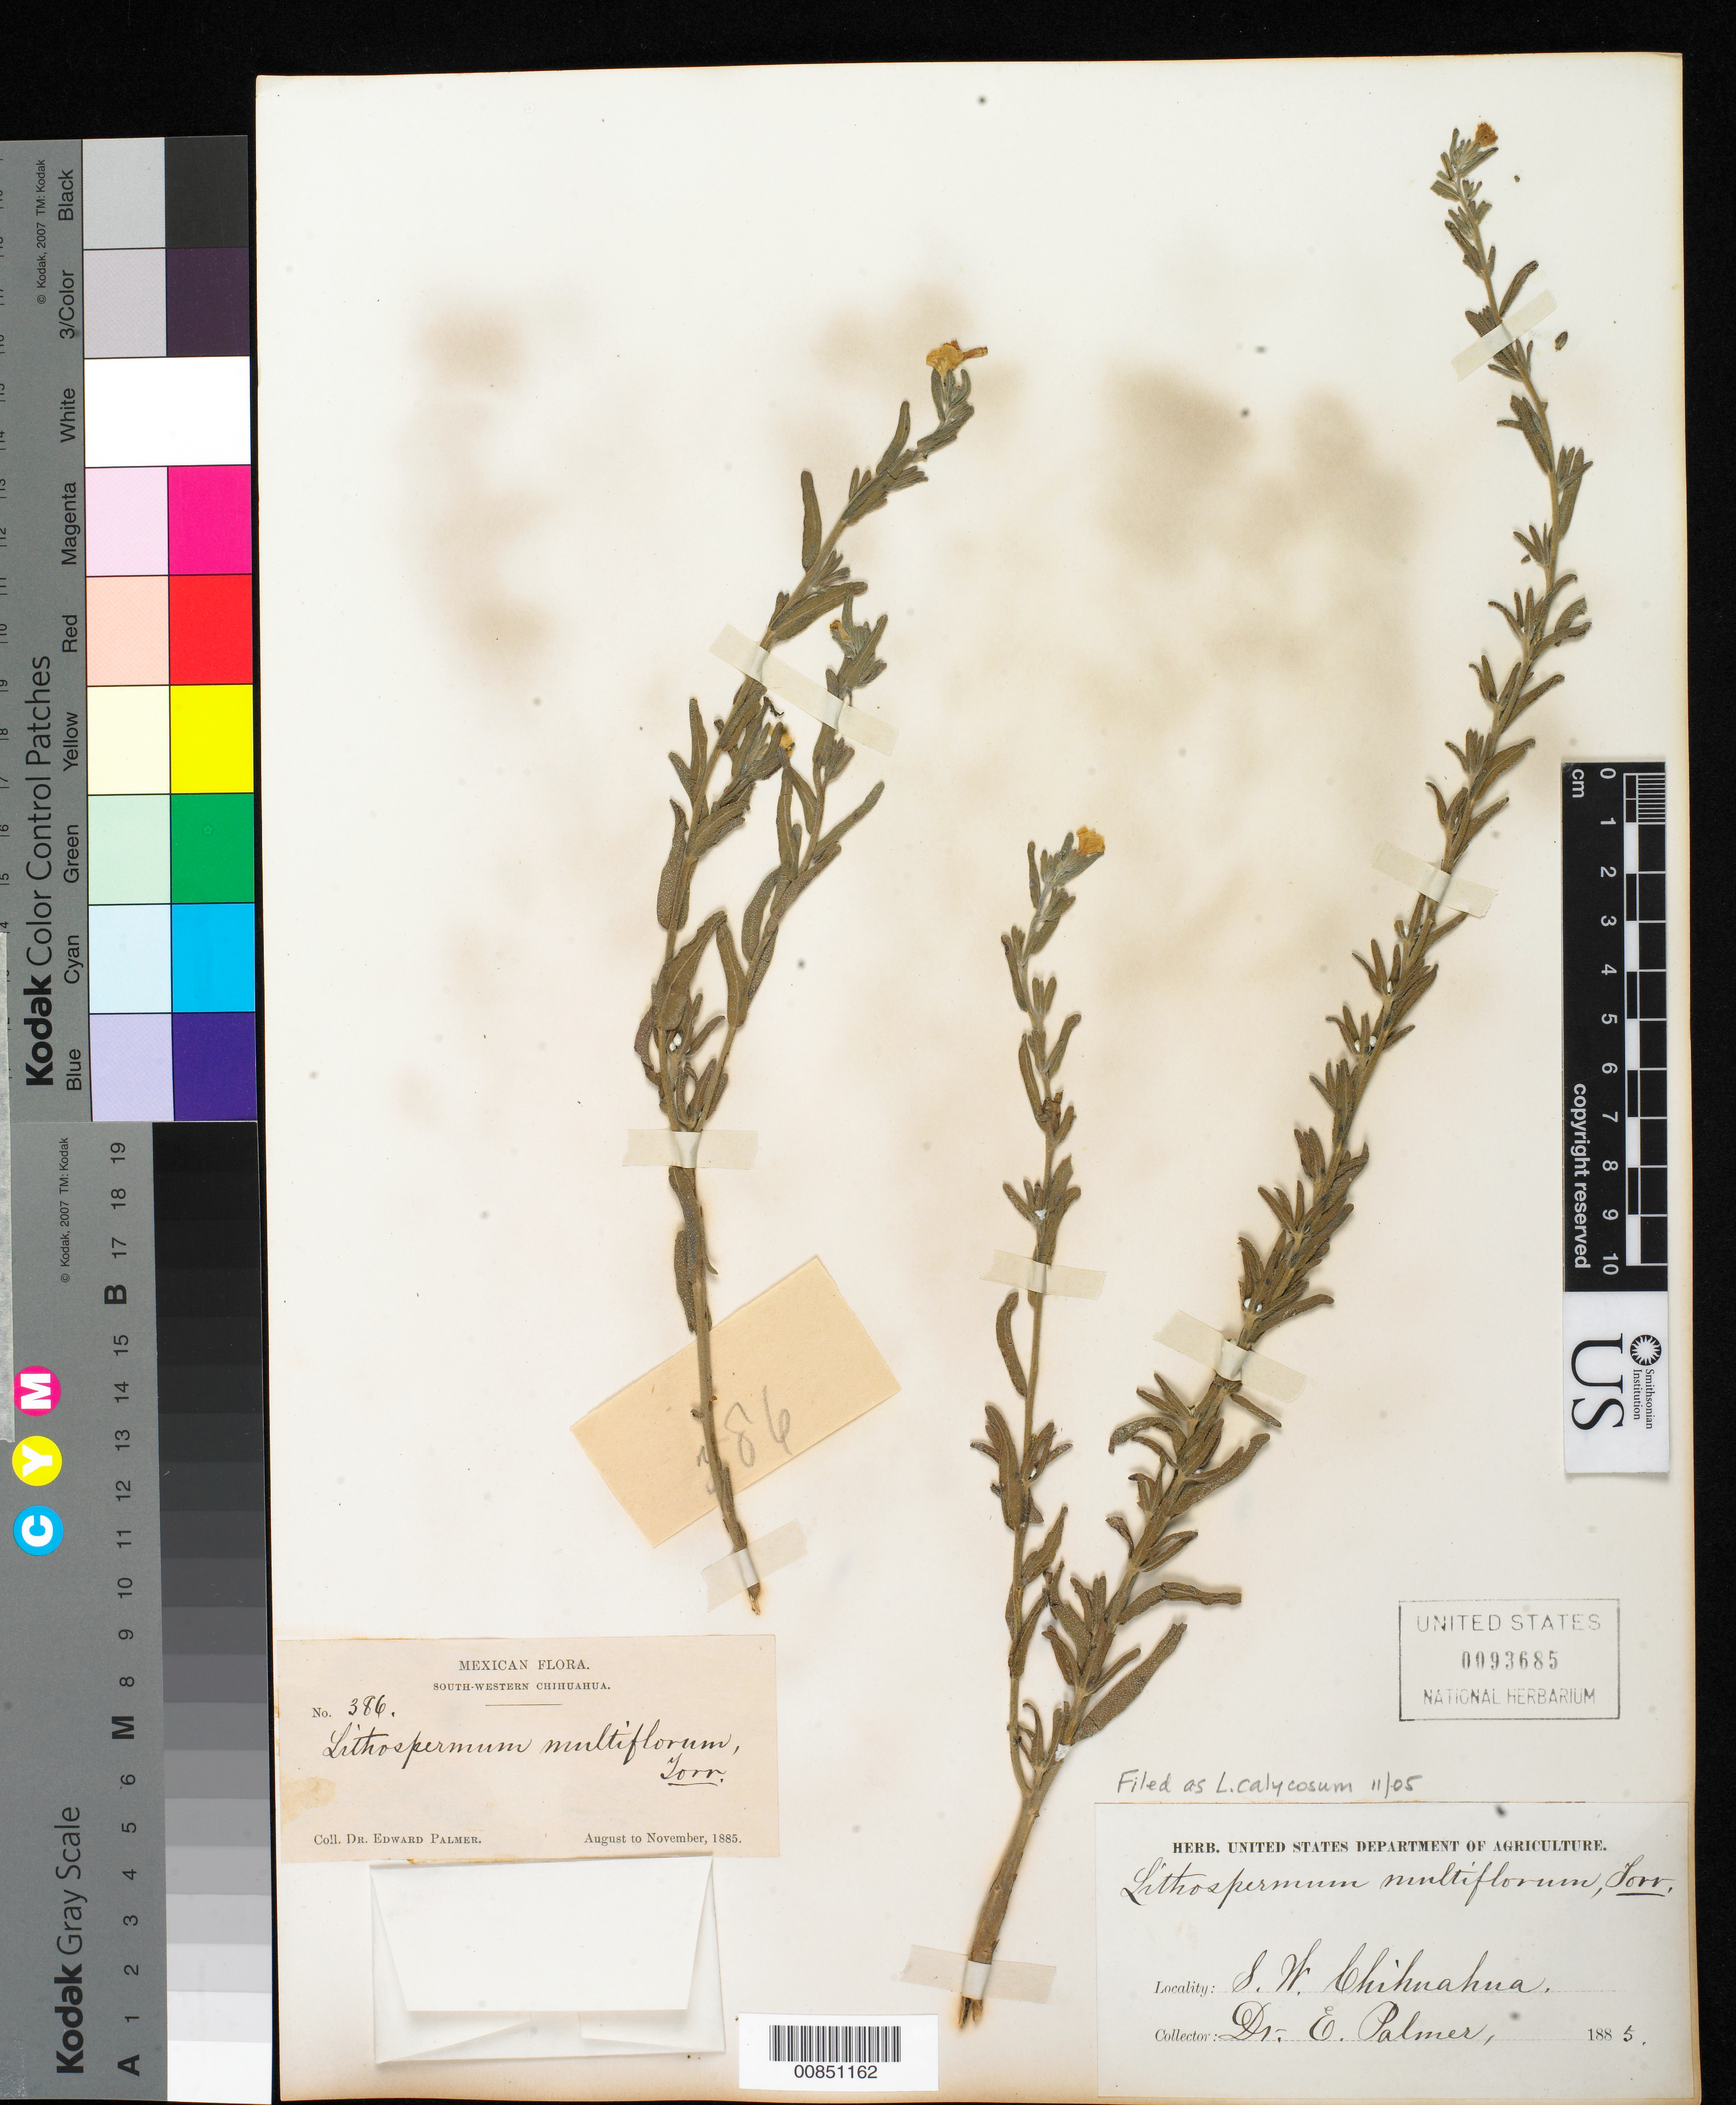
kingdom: Plantae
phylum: Tracheophyta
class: Magnoliopsida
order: Boraginales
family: Boraginaceae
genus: Lithospermum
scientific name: Lithospermum calycosum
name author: (J.F. Macbr.) I.M. Johnst.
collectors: E. Palmer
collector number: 386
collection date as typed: Aug 1885 to -- Nov 1885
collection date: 1885-08/1885-11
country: Mexico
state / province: Chihuahua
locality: South-Western Chihuahua.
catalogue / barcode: US 93685